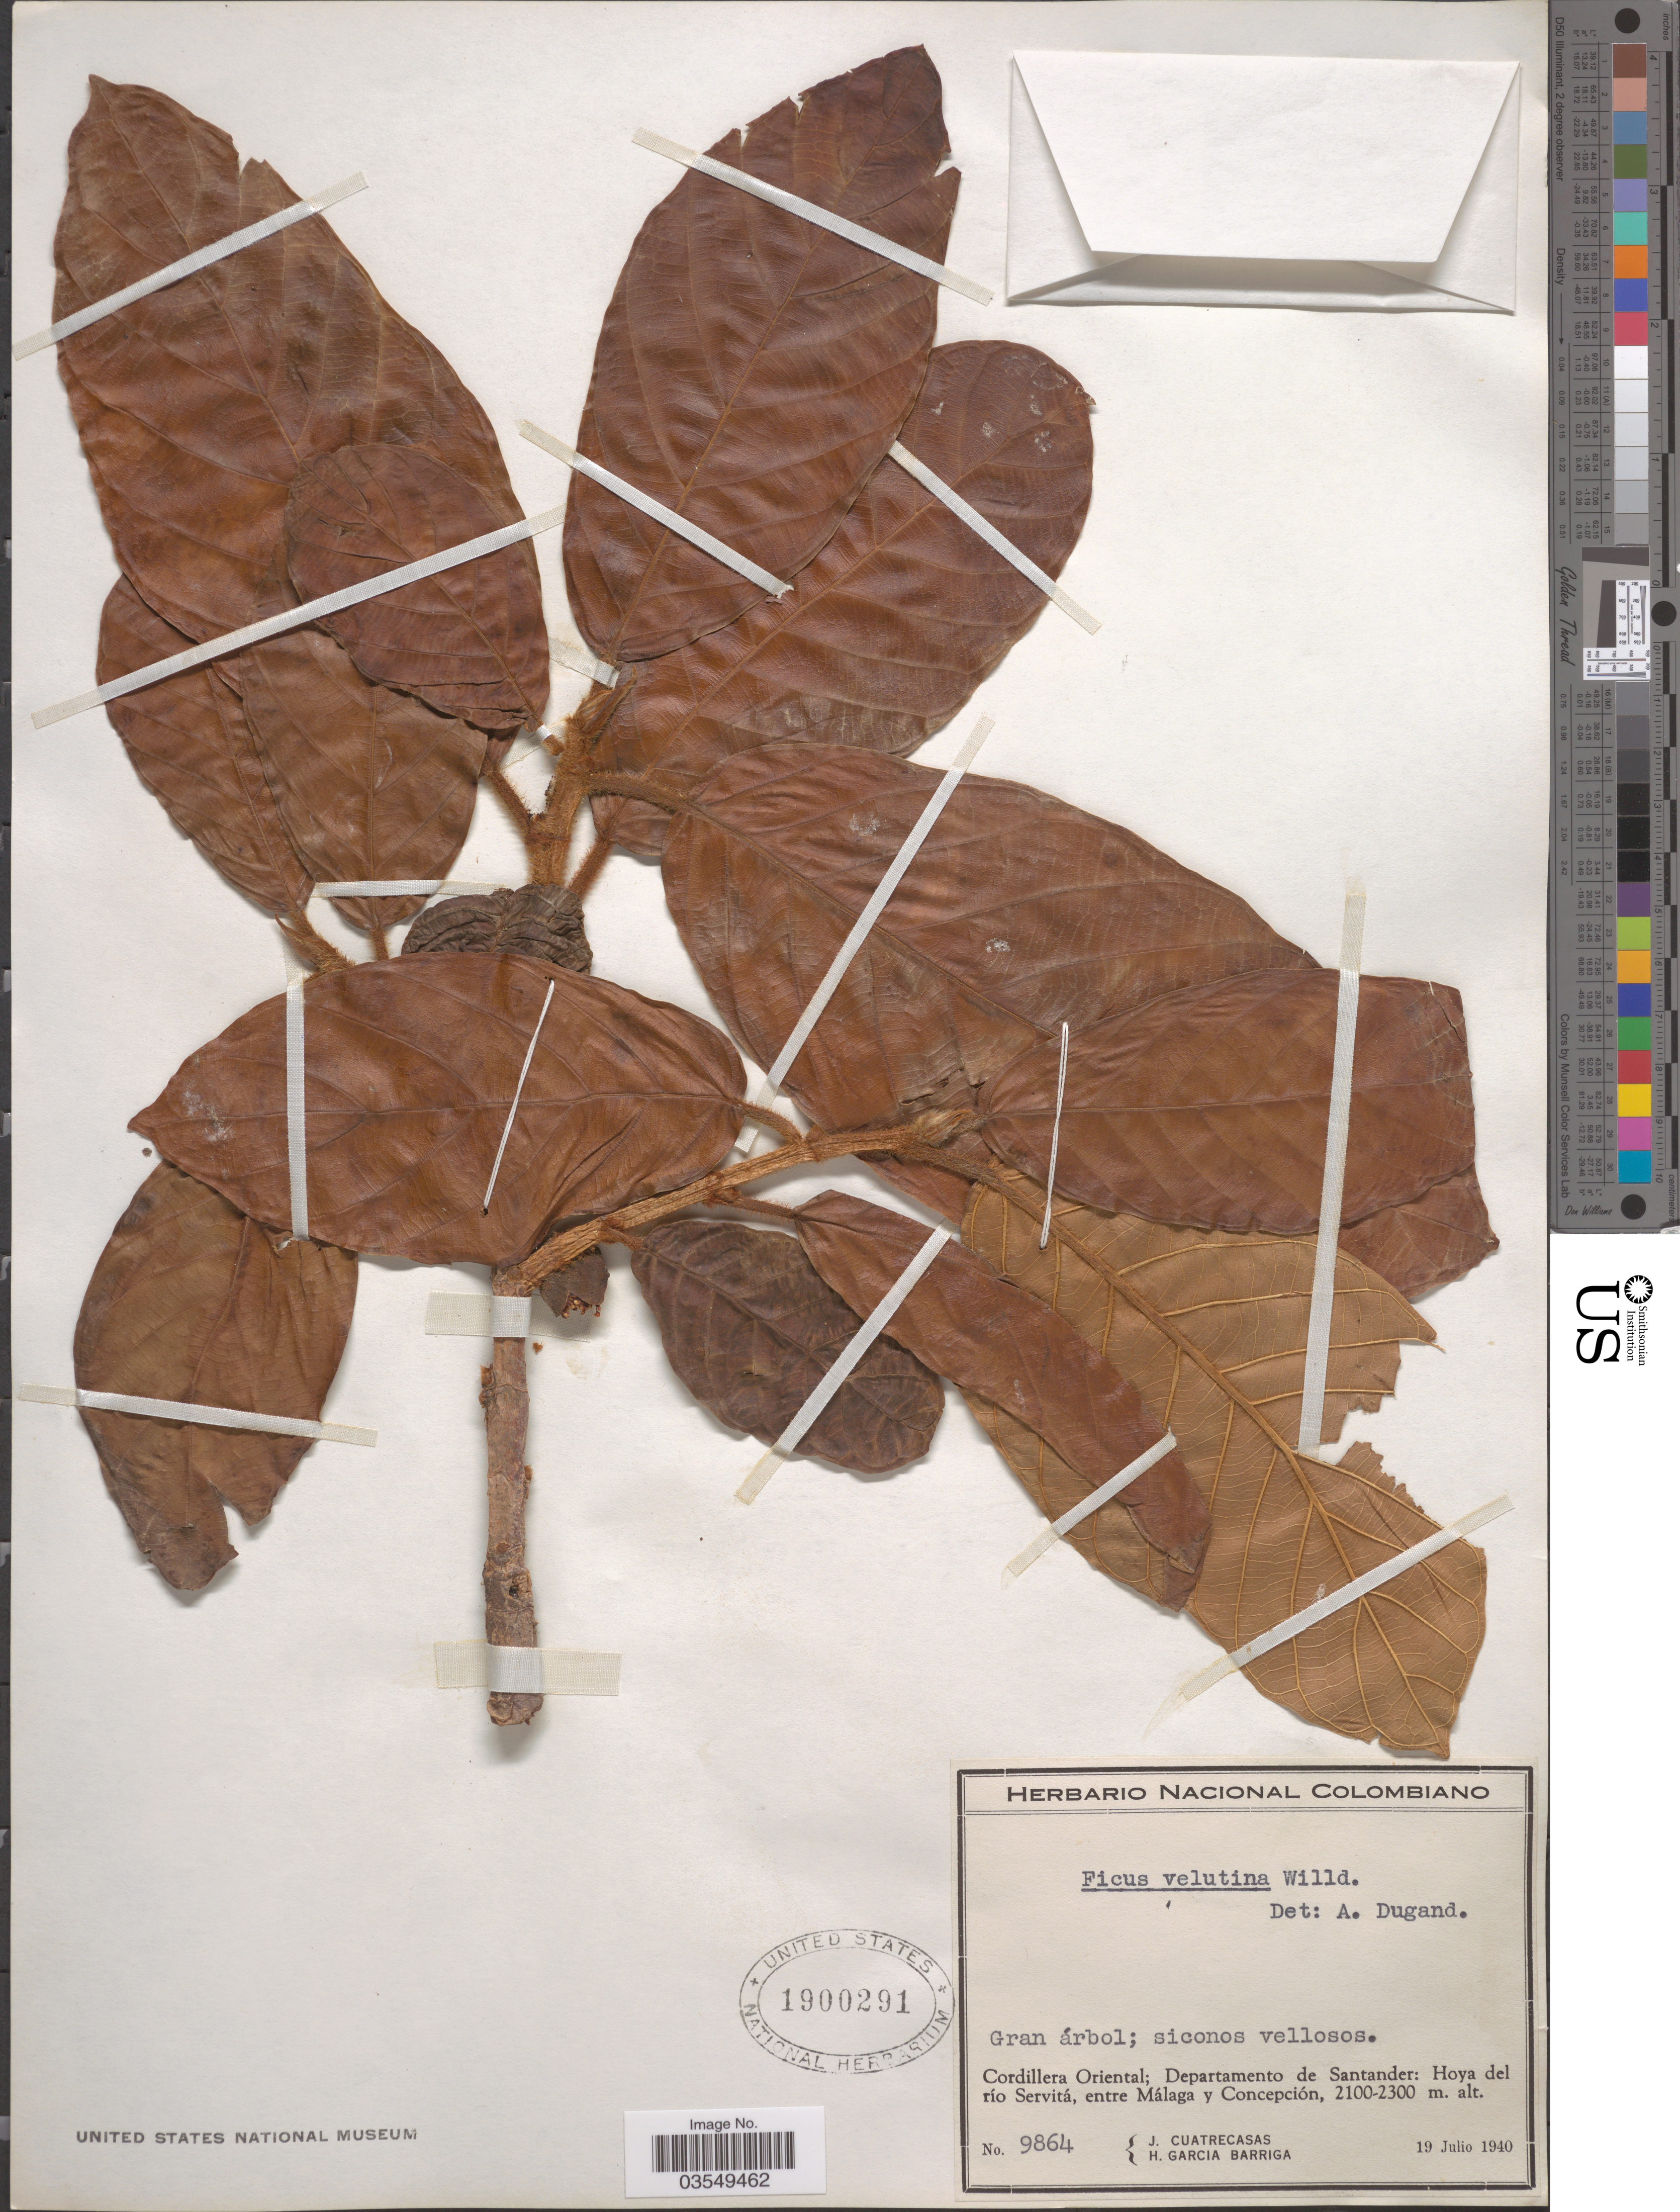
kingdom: Plantae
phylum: Tracheophyta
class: Magnoliopsida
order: Rosales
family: Moraceae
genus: Ficus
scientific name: Ficus velutina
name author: Humb. & Bonpl. ex Willd.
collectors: J. Cuatrecasas & H. García Barriga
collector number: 9864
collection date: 1940-07-19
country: Colombia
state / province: Santander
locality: Cordillera Oriental; Departamento de Santander: Hoya del río Servitá, entre Málaga y Concepción.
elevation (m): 2100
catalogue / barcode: US 1900291